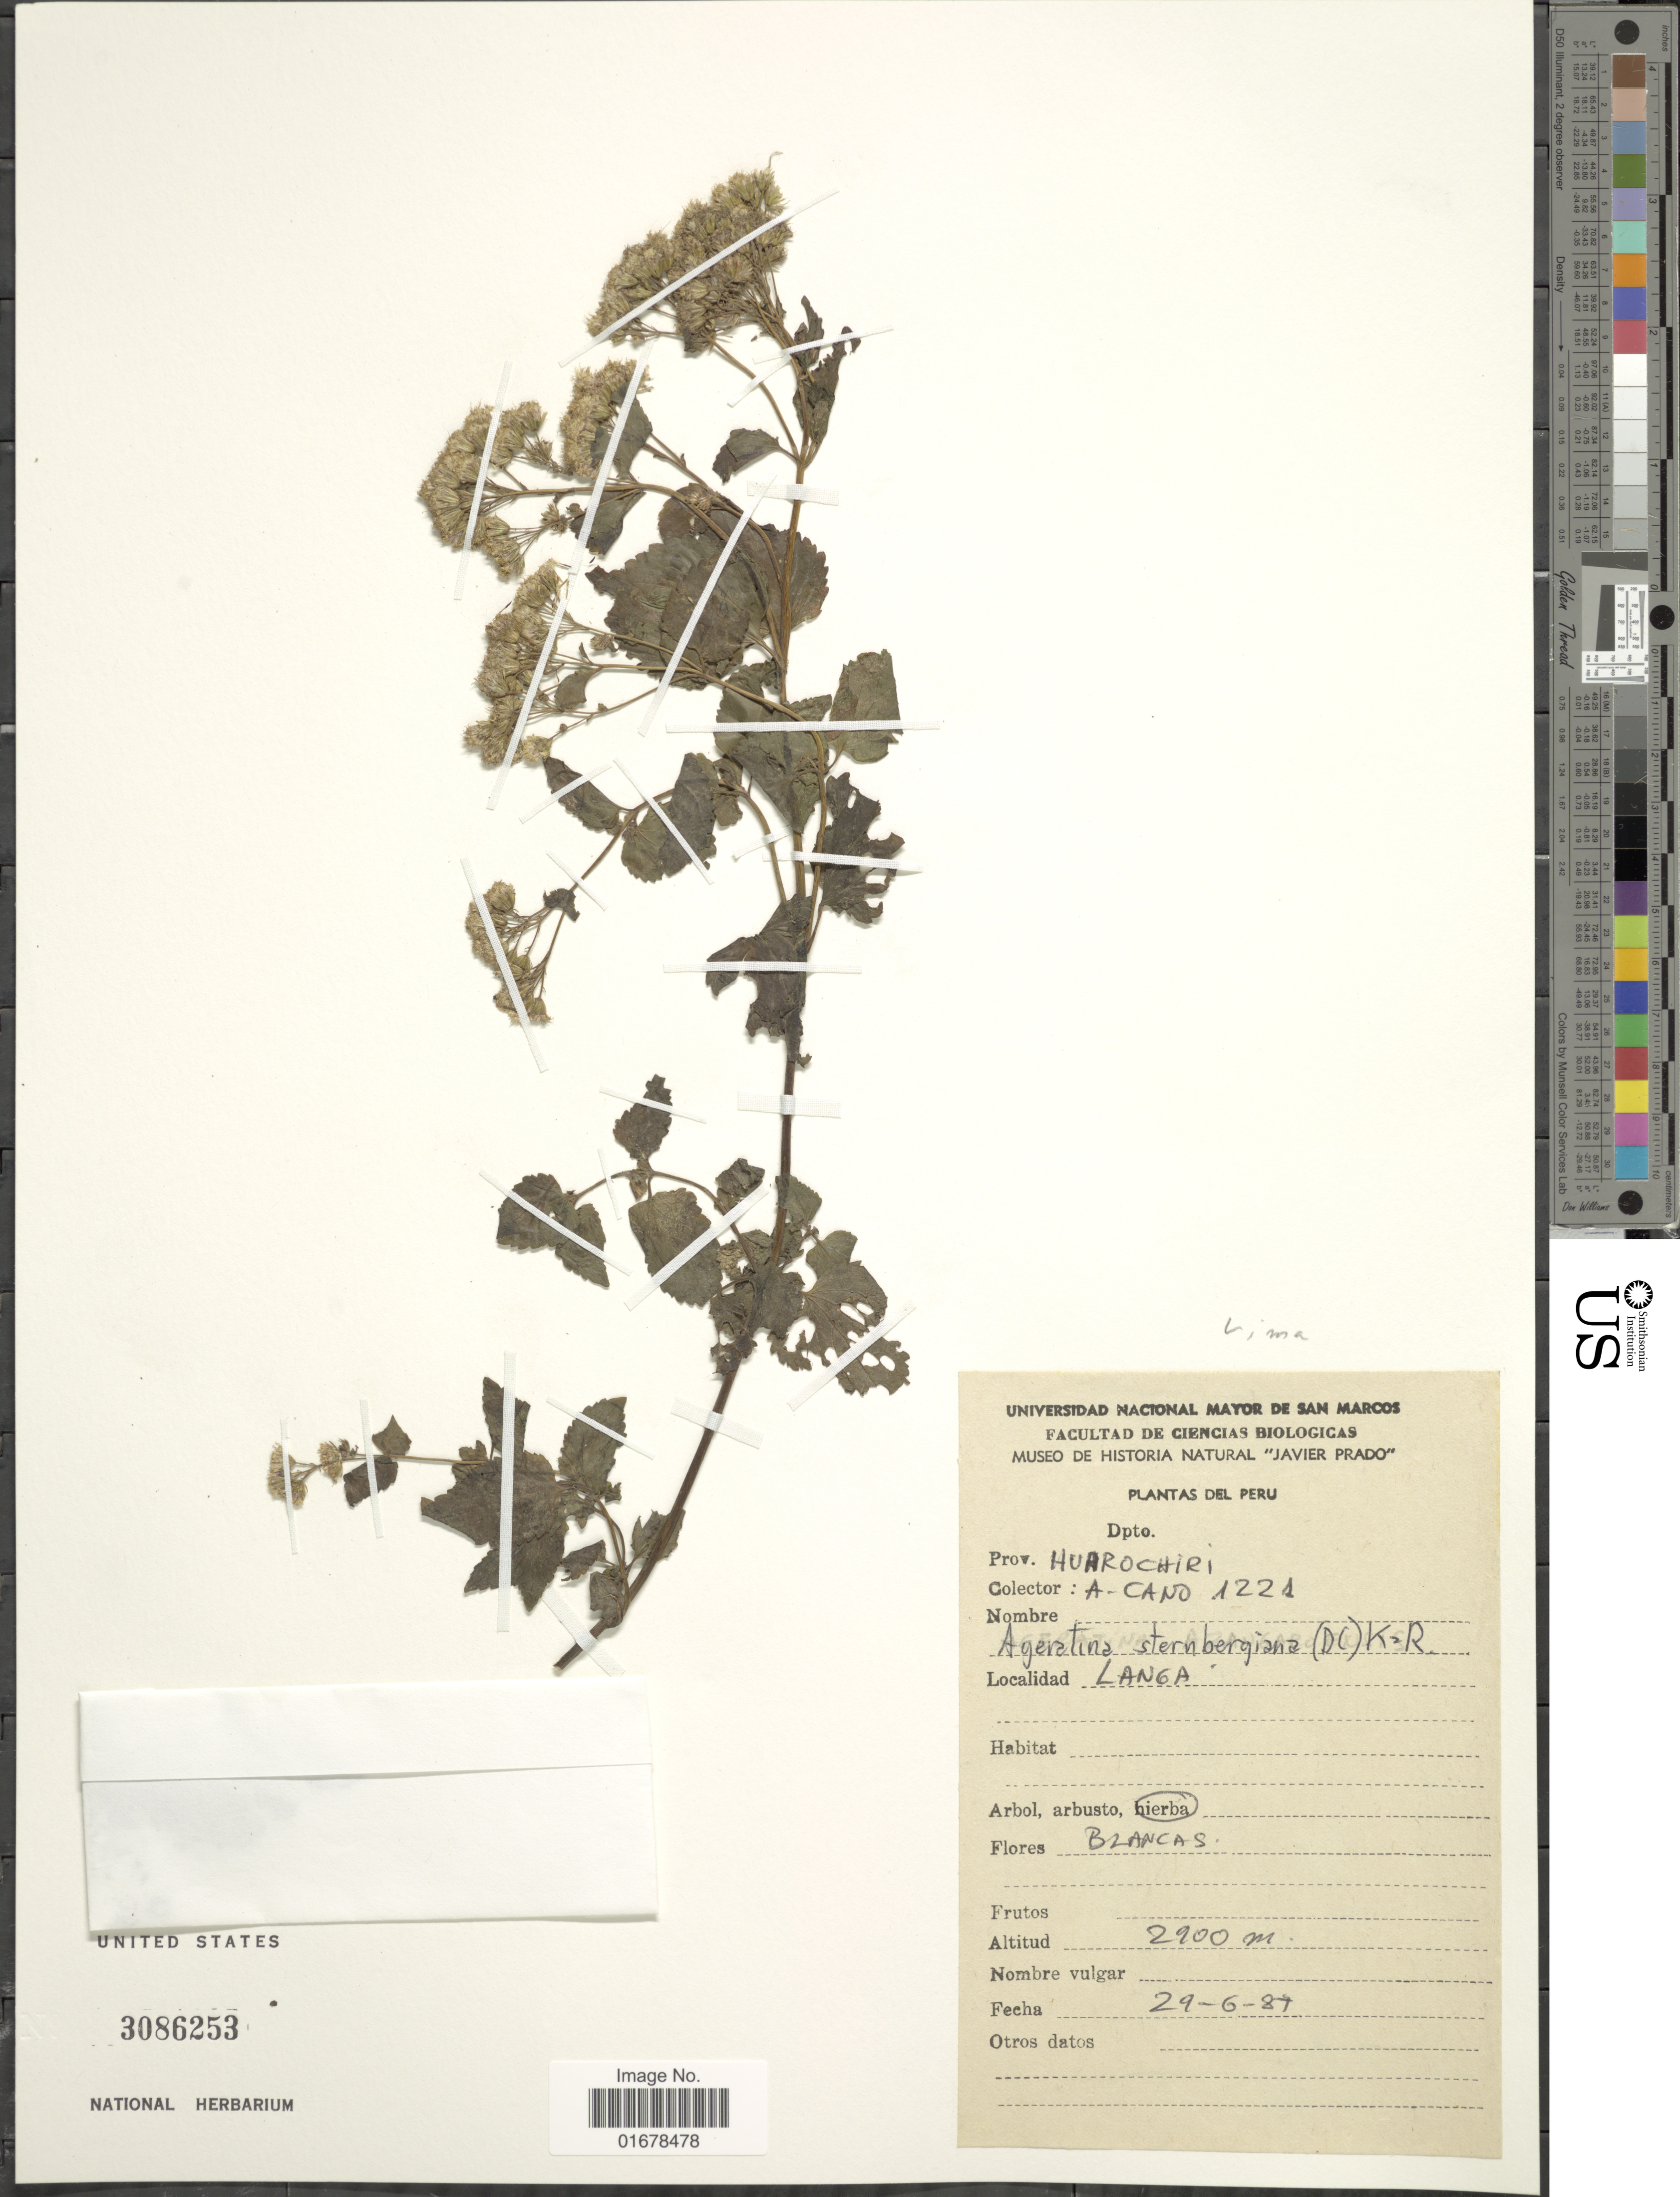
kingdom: Plantae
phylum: Tracheophyta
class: Magnoliopsida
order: Asterales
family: Asteraceae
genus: Ageratina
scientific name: Ageratina sternbergiana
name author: (DC.) R.M. King & H. Rob.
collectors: A. Cano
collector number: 1221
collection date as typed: Transcribed d/m/y: 29/6/87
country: Peru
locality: Prov. Huarochiri, Langa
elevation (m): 2900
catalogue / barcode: US 3086253